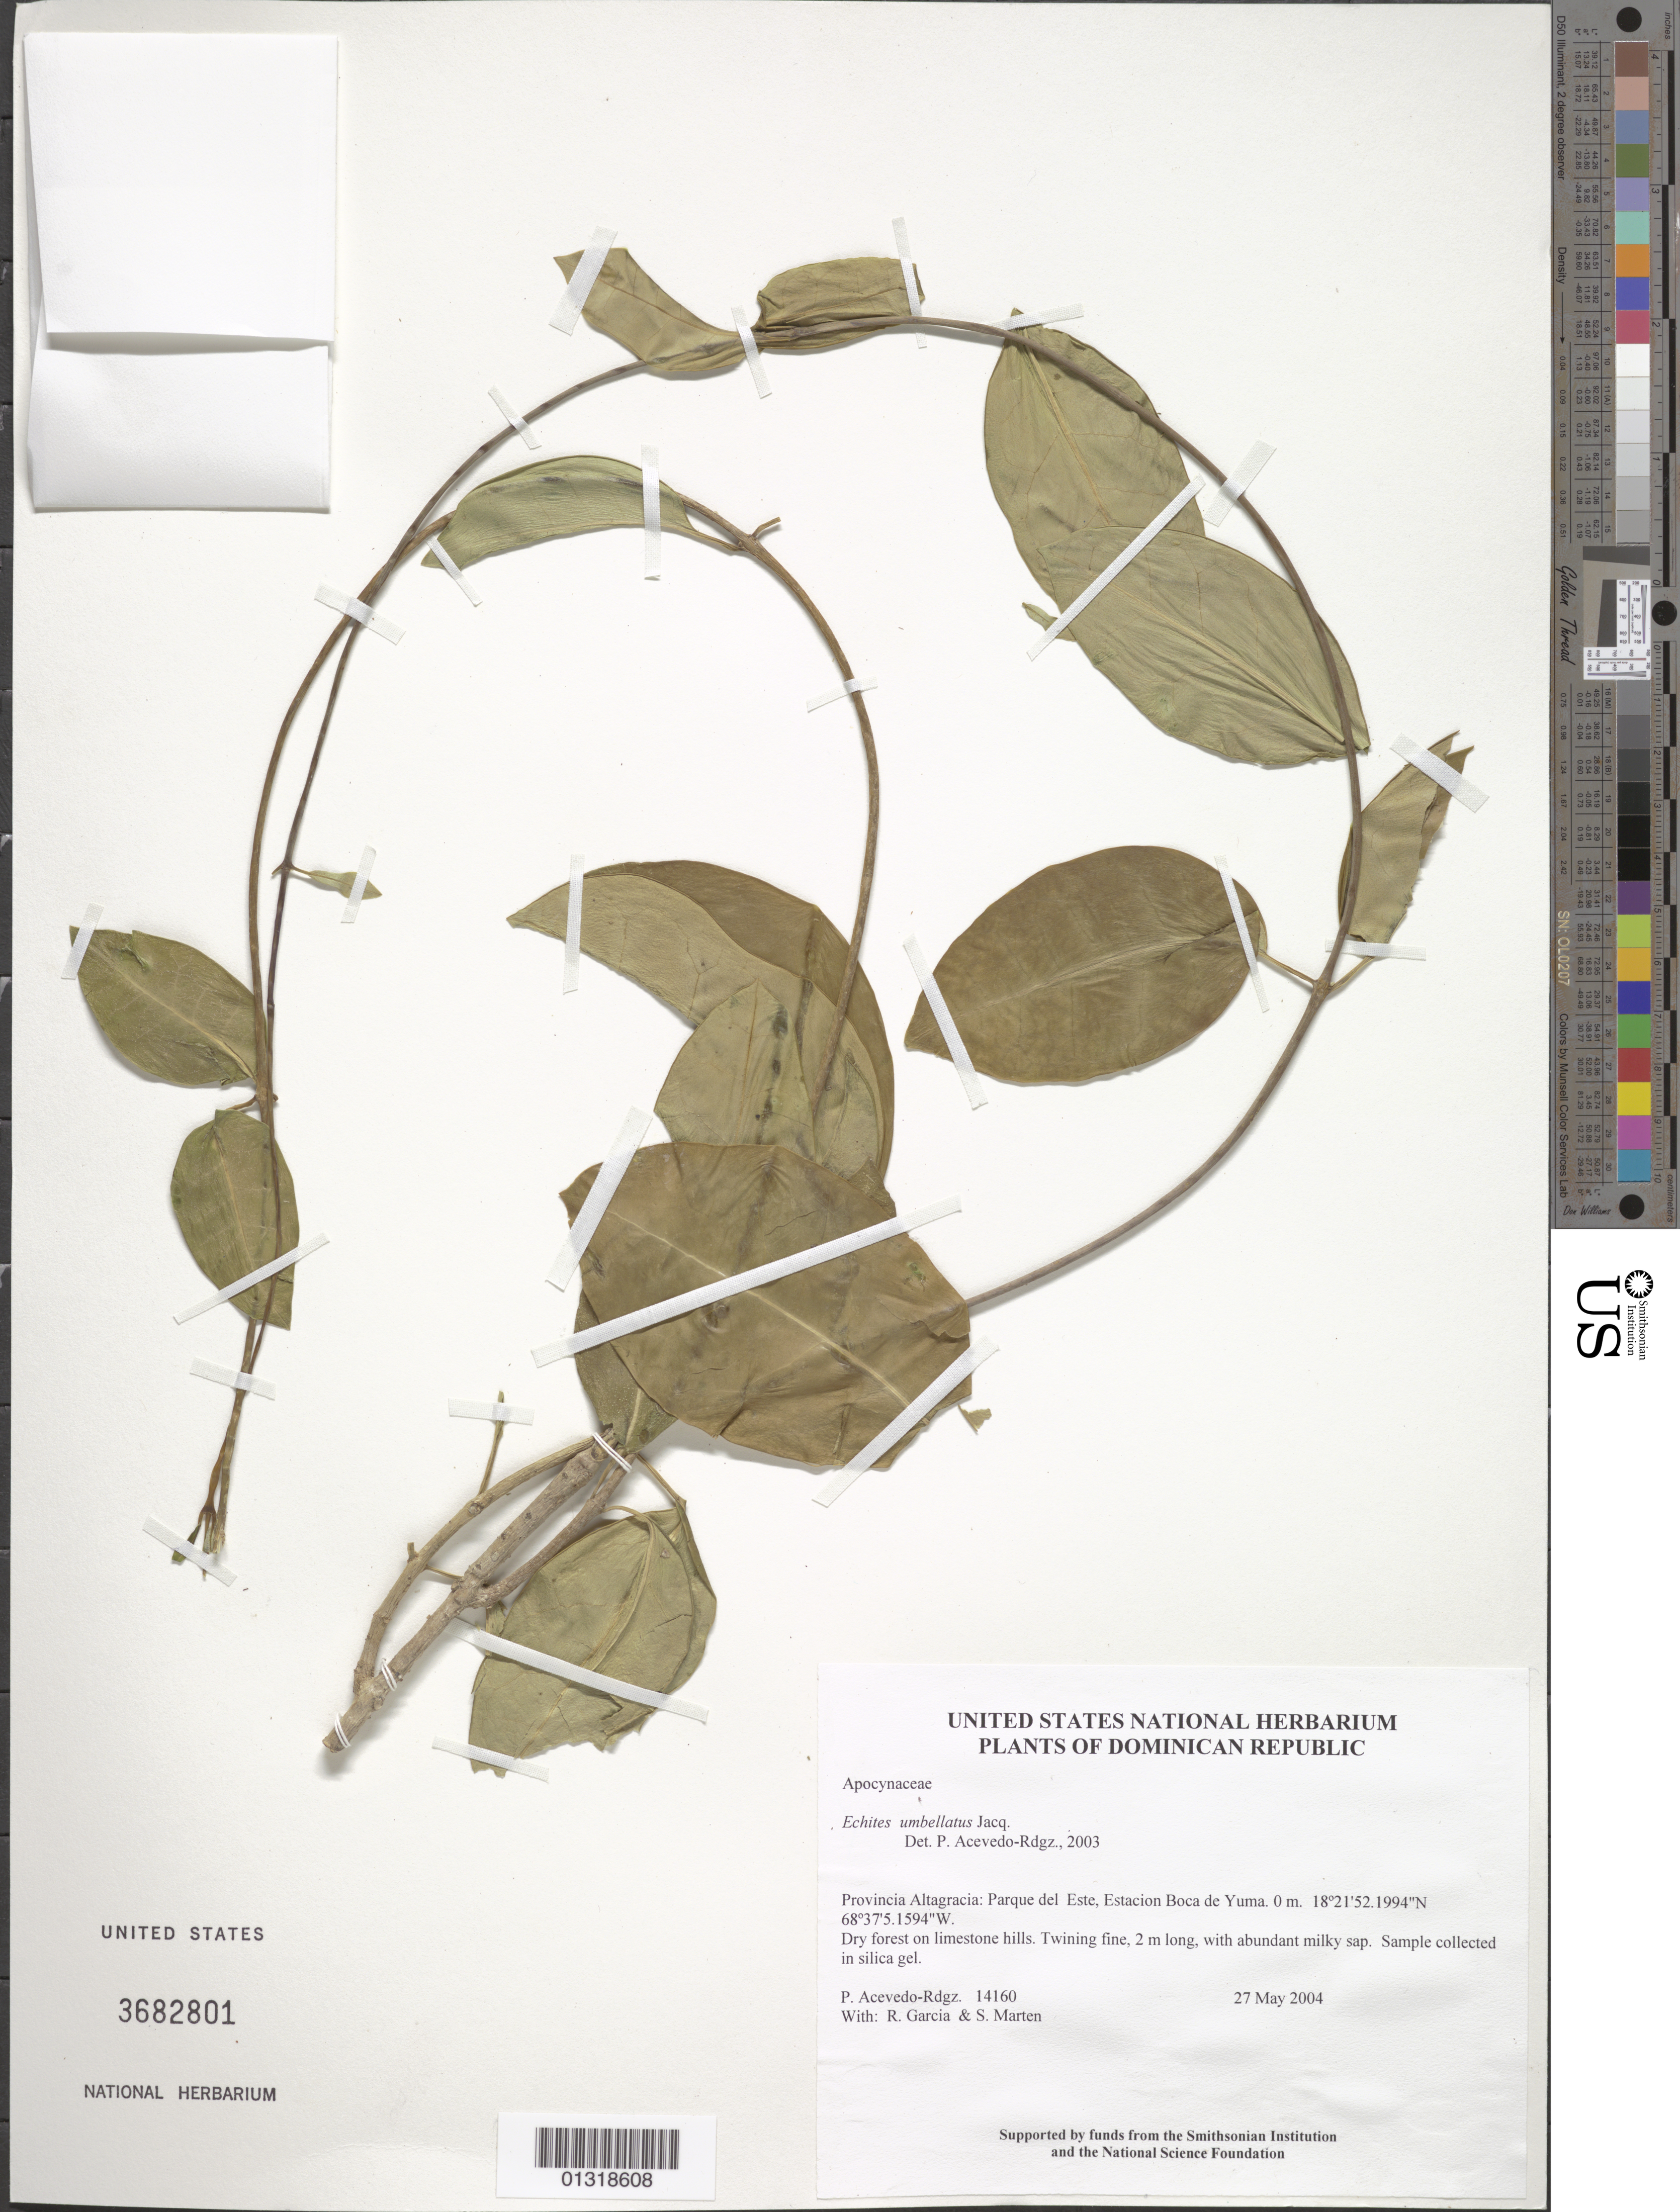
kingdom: Plantae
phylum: Tracheophyta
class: Magnoliopsida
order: Gentianales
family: Apocynaceae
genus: Echites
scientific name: Echites umbellatus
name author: Jacq.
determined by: Acevedo-Rodríguez, P., (BOT), Smithsonian Institution - National Museum of Natural History (UNITED STATES)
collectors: P. Acevedo-Rodr., R. G. García & S. Marten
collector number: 14160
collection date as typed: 27 May 2004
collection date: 2004-05-27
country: Dominican Republic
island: Hispaniola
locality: Provincia Altagracia: Parque del Este, Estacion Boca de Yuma.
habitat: Dry forest on limestone hills.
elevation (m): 0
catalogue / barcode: US 3682801